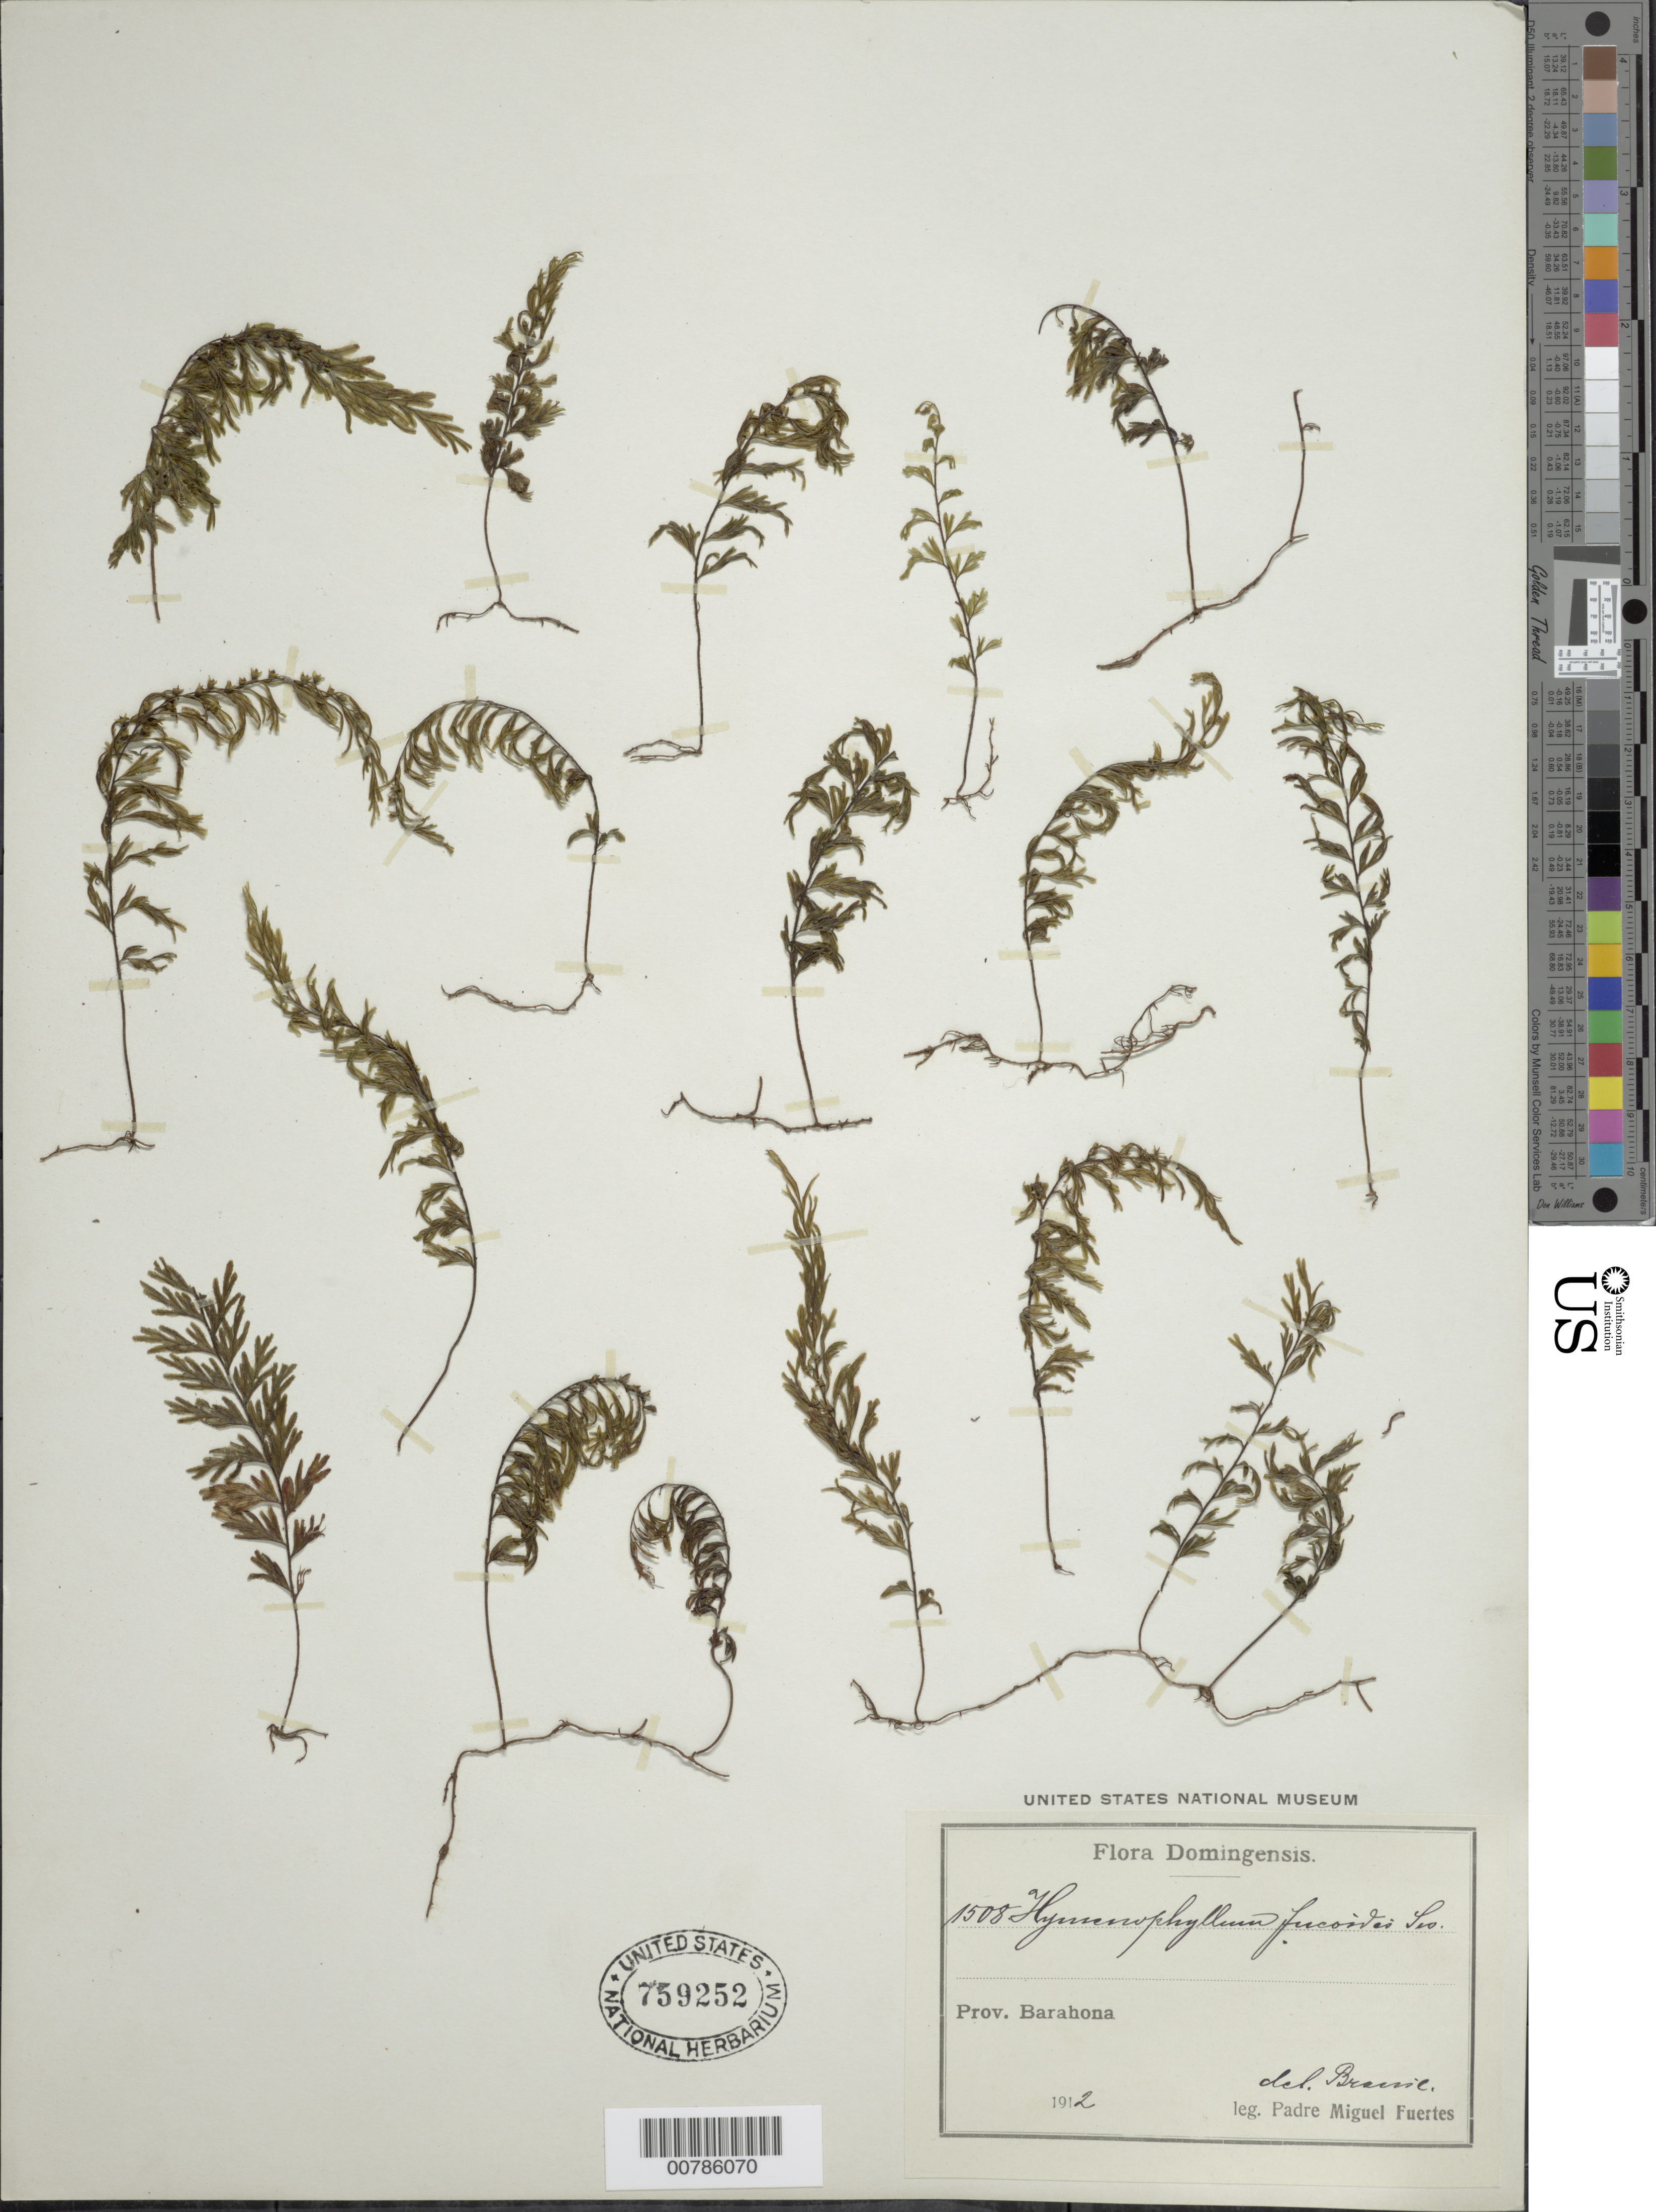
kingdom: Plantae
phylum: Tracheophyta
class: Polypodiopsida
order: Hymenophyllales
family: Hymenophyllaceae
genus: Hymenophyllum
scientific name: Hymenophyllum fucoides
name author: (Sw.) Sw.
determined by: Brause, G. G. W.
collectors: M. D. Fuertes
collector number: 1508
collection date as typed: Apr 1912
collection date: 1912-04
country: Dominican Republic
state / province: Barahona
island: Hispaniola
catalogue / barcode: US 759252